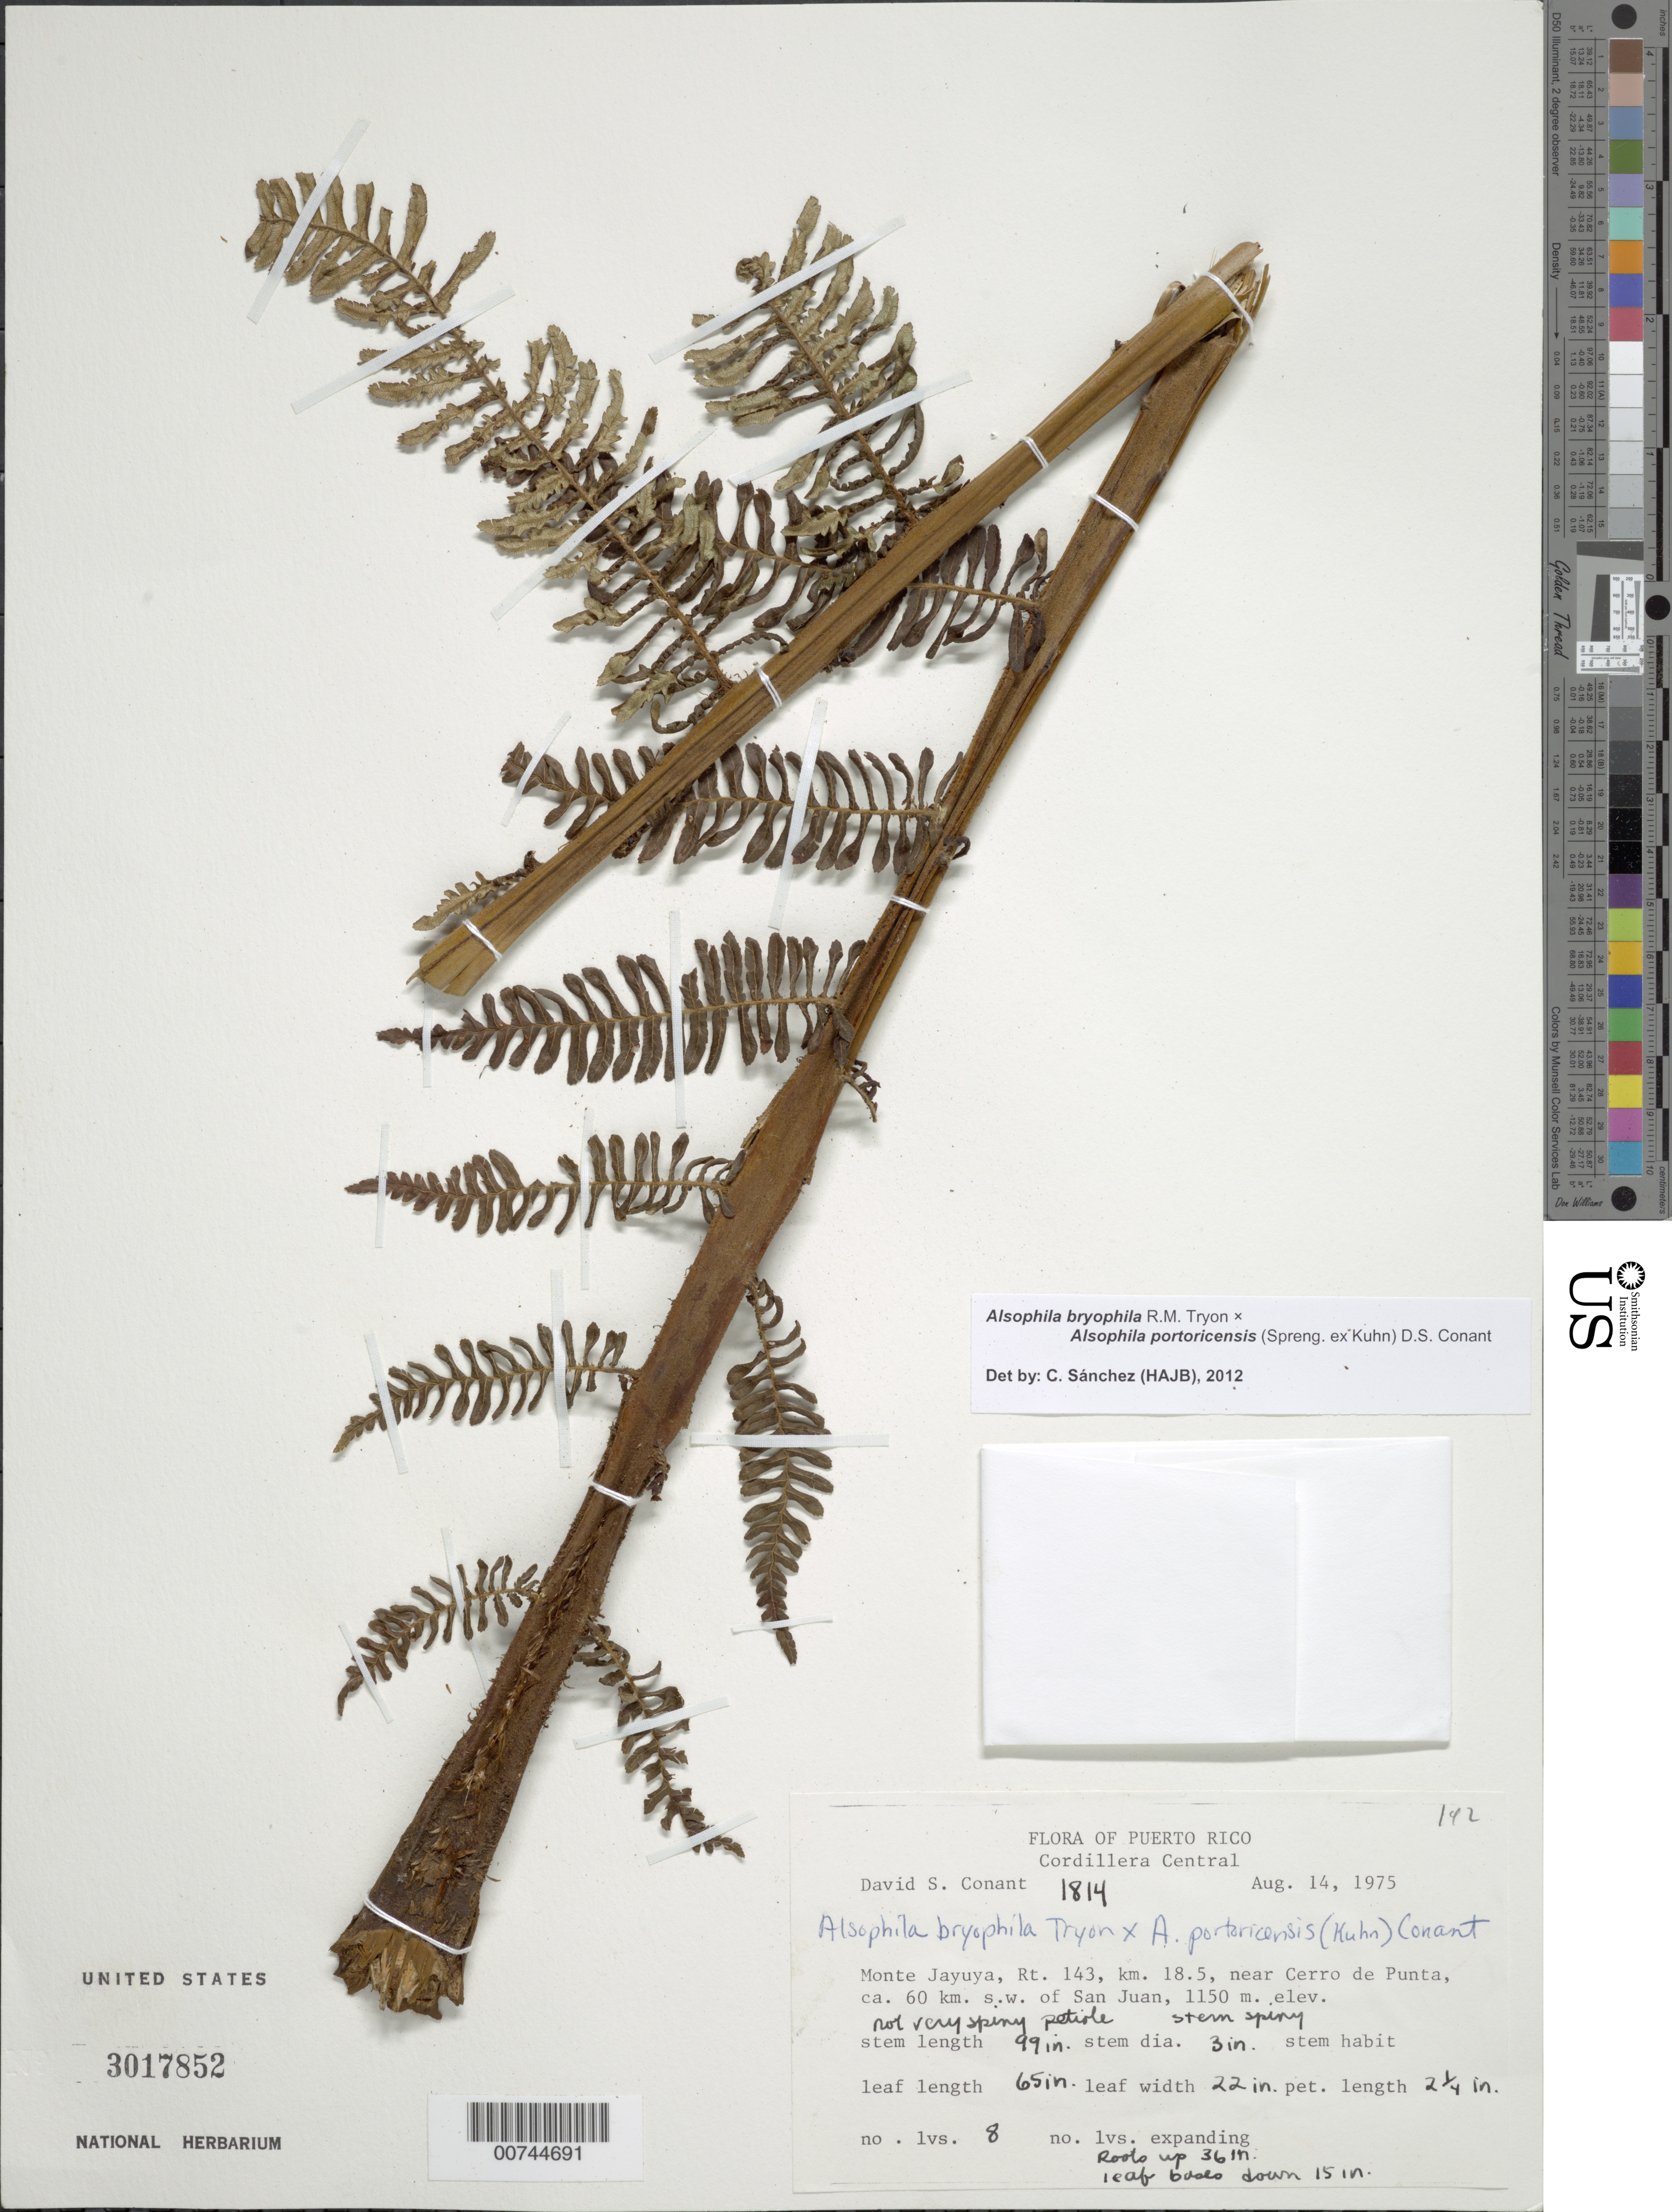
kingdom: Plantae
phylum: Tracheophyta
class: Polypodiopsida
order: Cyatheales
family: Cyatheaceae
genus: Alsophila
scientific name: Alsophila bryophila x A. portoricensis (Spreng. ex Kuhn) D.S. Conant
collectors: D. S. Conant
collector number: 1814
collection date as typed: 14 Aug 1975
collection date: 1975-08-14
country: Puerto Rico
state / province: Jayuya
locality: Cordillera Central: Monte Jayuya, Rt. 143, km 18.5, near Cerro de Punta, ca. 60 km SW of San Juan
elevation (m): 1150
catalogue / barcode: US 3017852